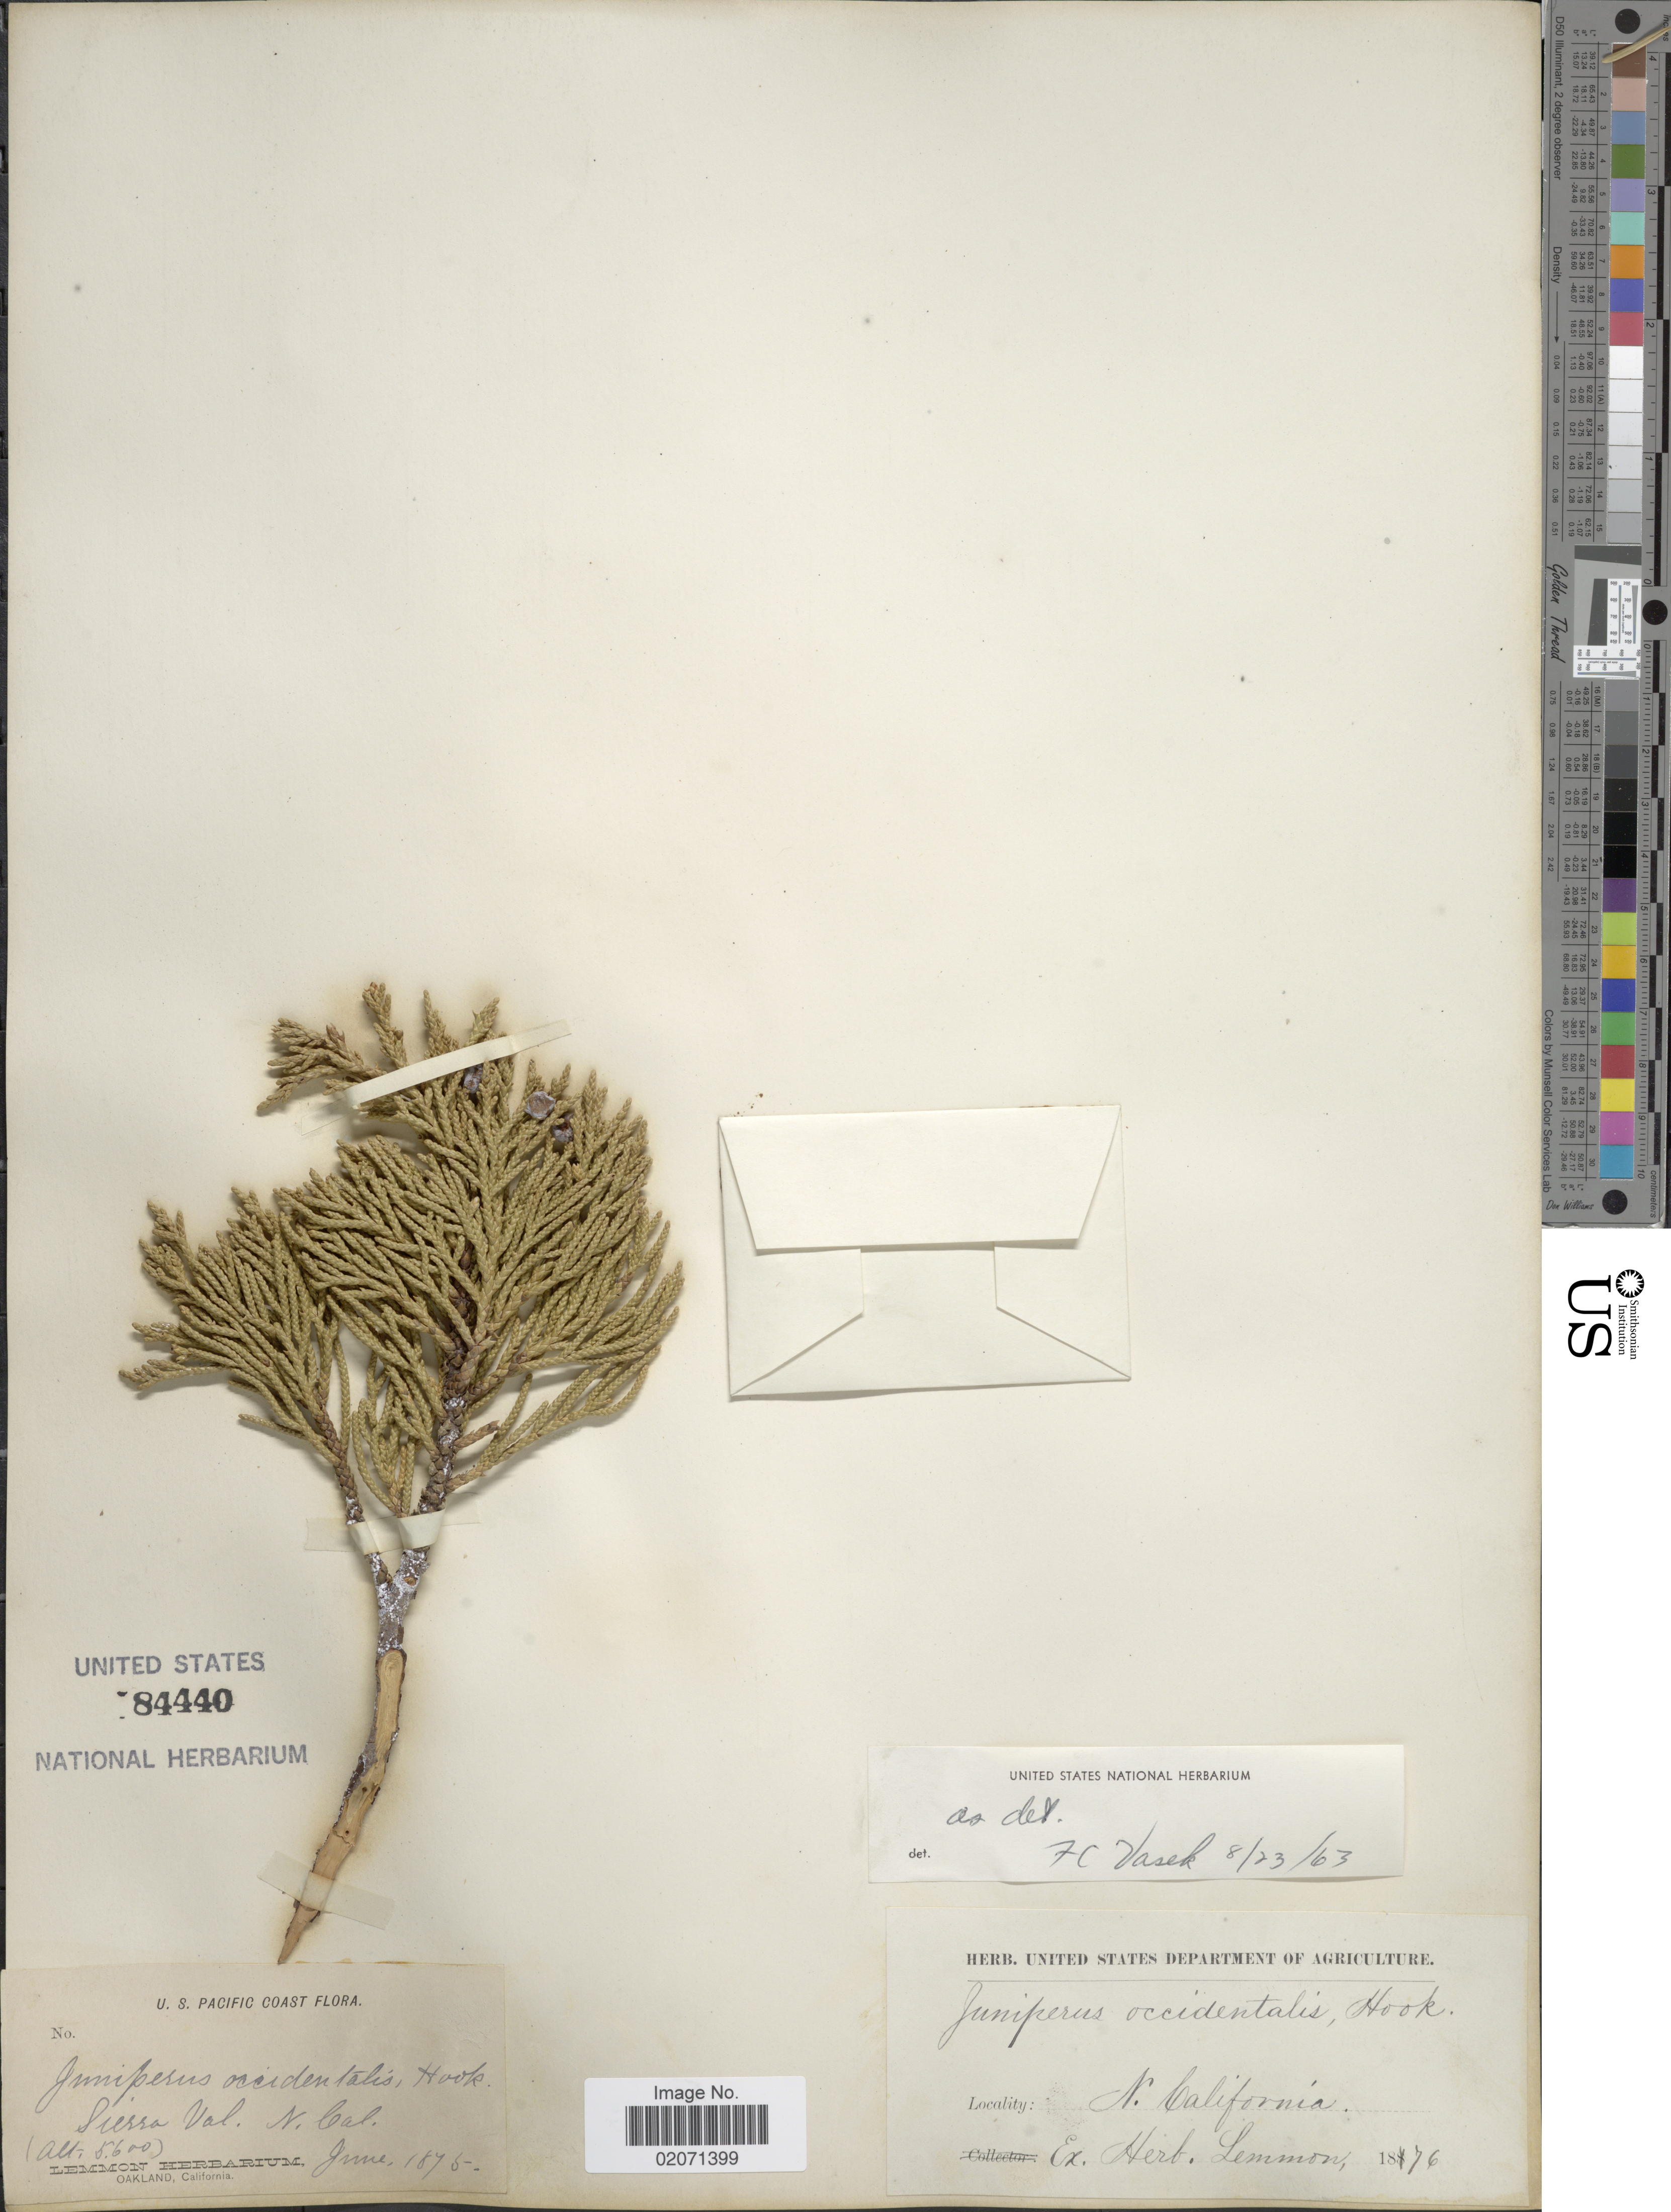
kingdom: Plantae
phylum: Tracheophyta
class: Pinopsida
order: Pinales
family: Cupressaceae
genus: Juniperus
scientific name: Juniperus occidentalis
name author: Hook.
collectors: ex herb. Lemmon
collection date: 1875-06/1876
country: United States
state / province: California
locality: U.S. Pacific Coast. Sierra Val. N. California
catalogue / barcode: US 84440